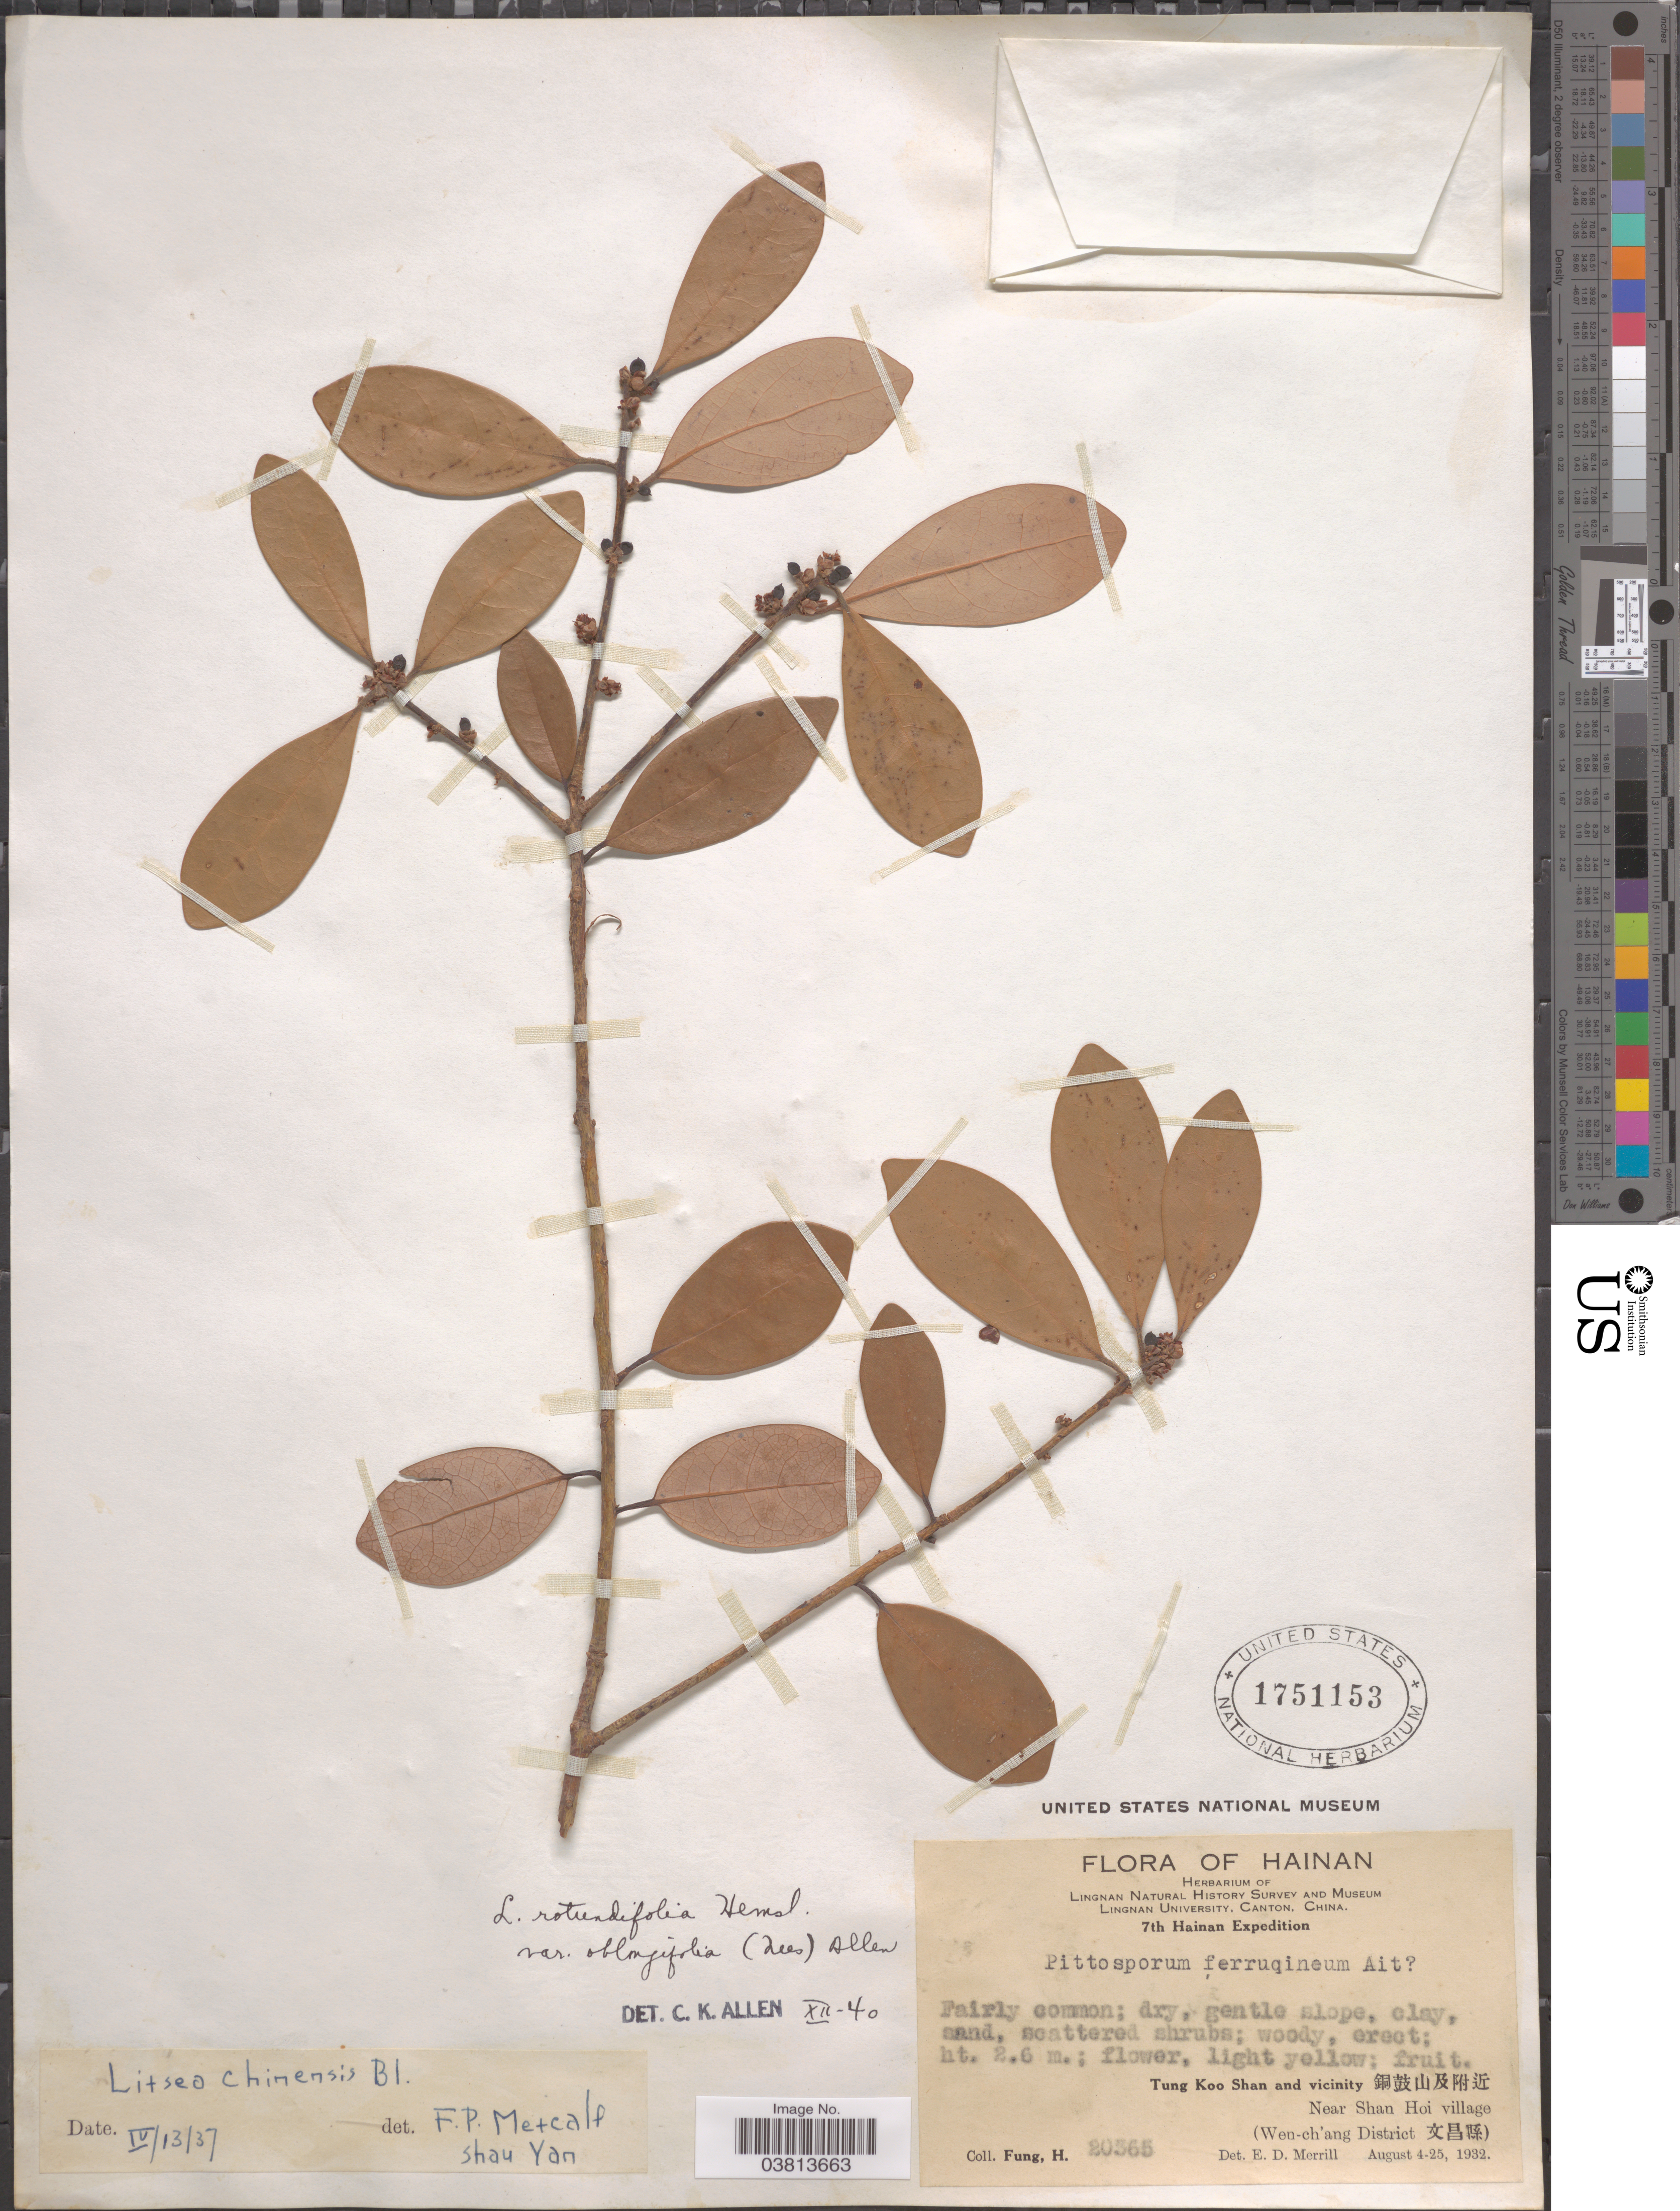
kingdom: Plantae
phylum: Tracheophyta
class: Magnoliopsida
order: Laurales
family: Lauraceae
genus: Litsea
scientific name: Litsea rotundifolia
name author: Hemsl.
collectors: H. Fung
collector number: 20365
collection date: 1932-08-04/1932-08-25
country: China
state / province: Hainan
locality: Gentle slope. Tung Koo Shan and vicinity X. Near Shan Hei village. (Wen-ch'ang District X).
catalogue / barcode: US 1751153